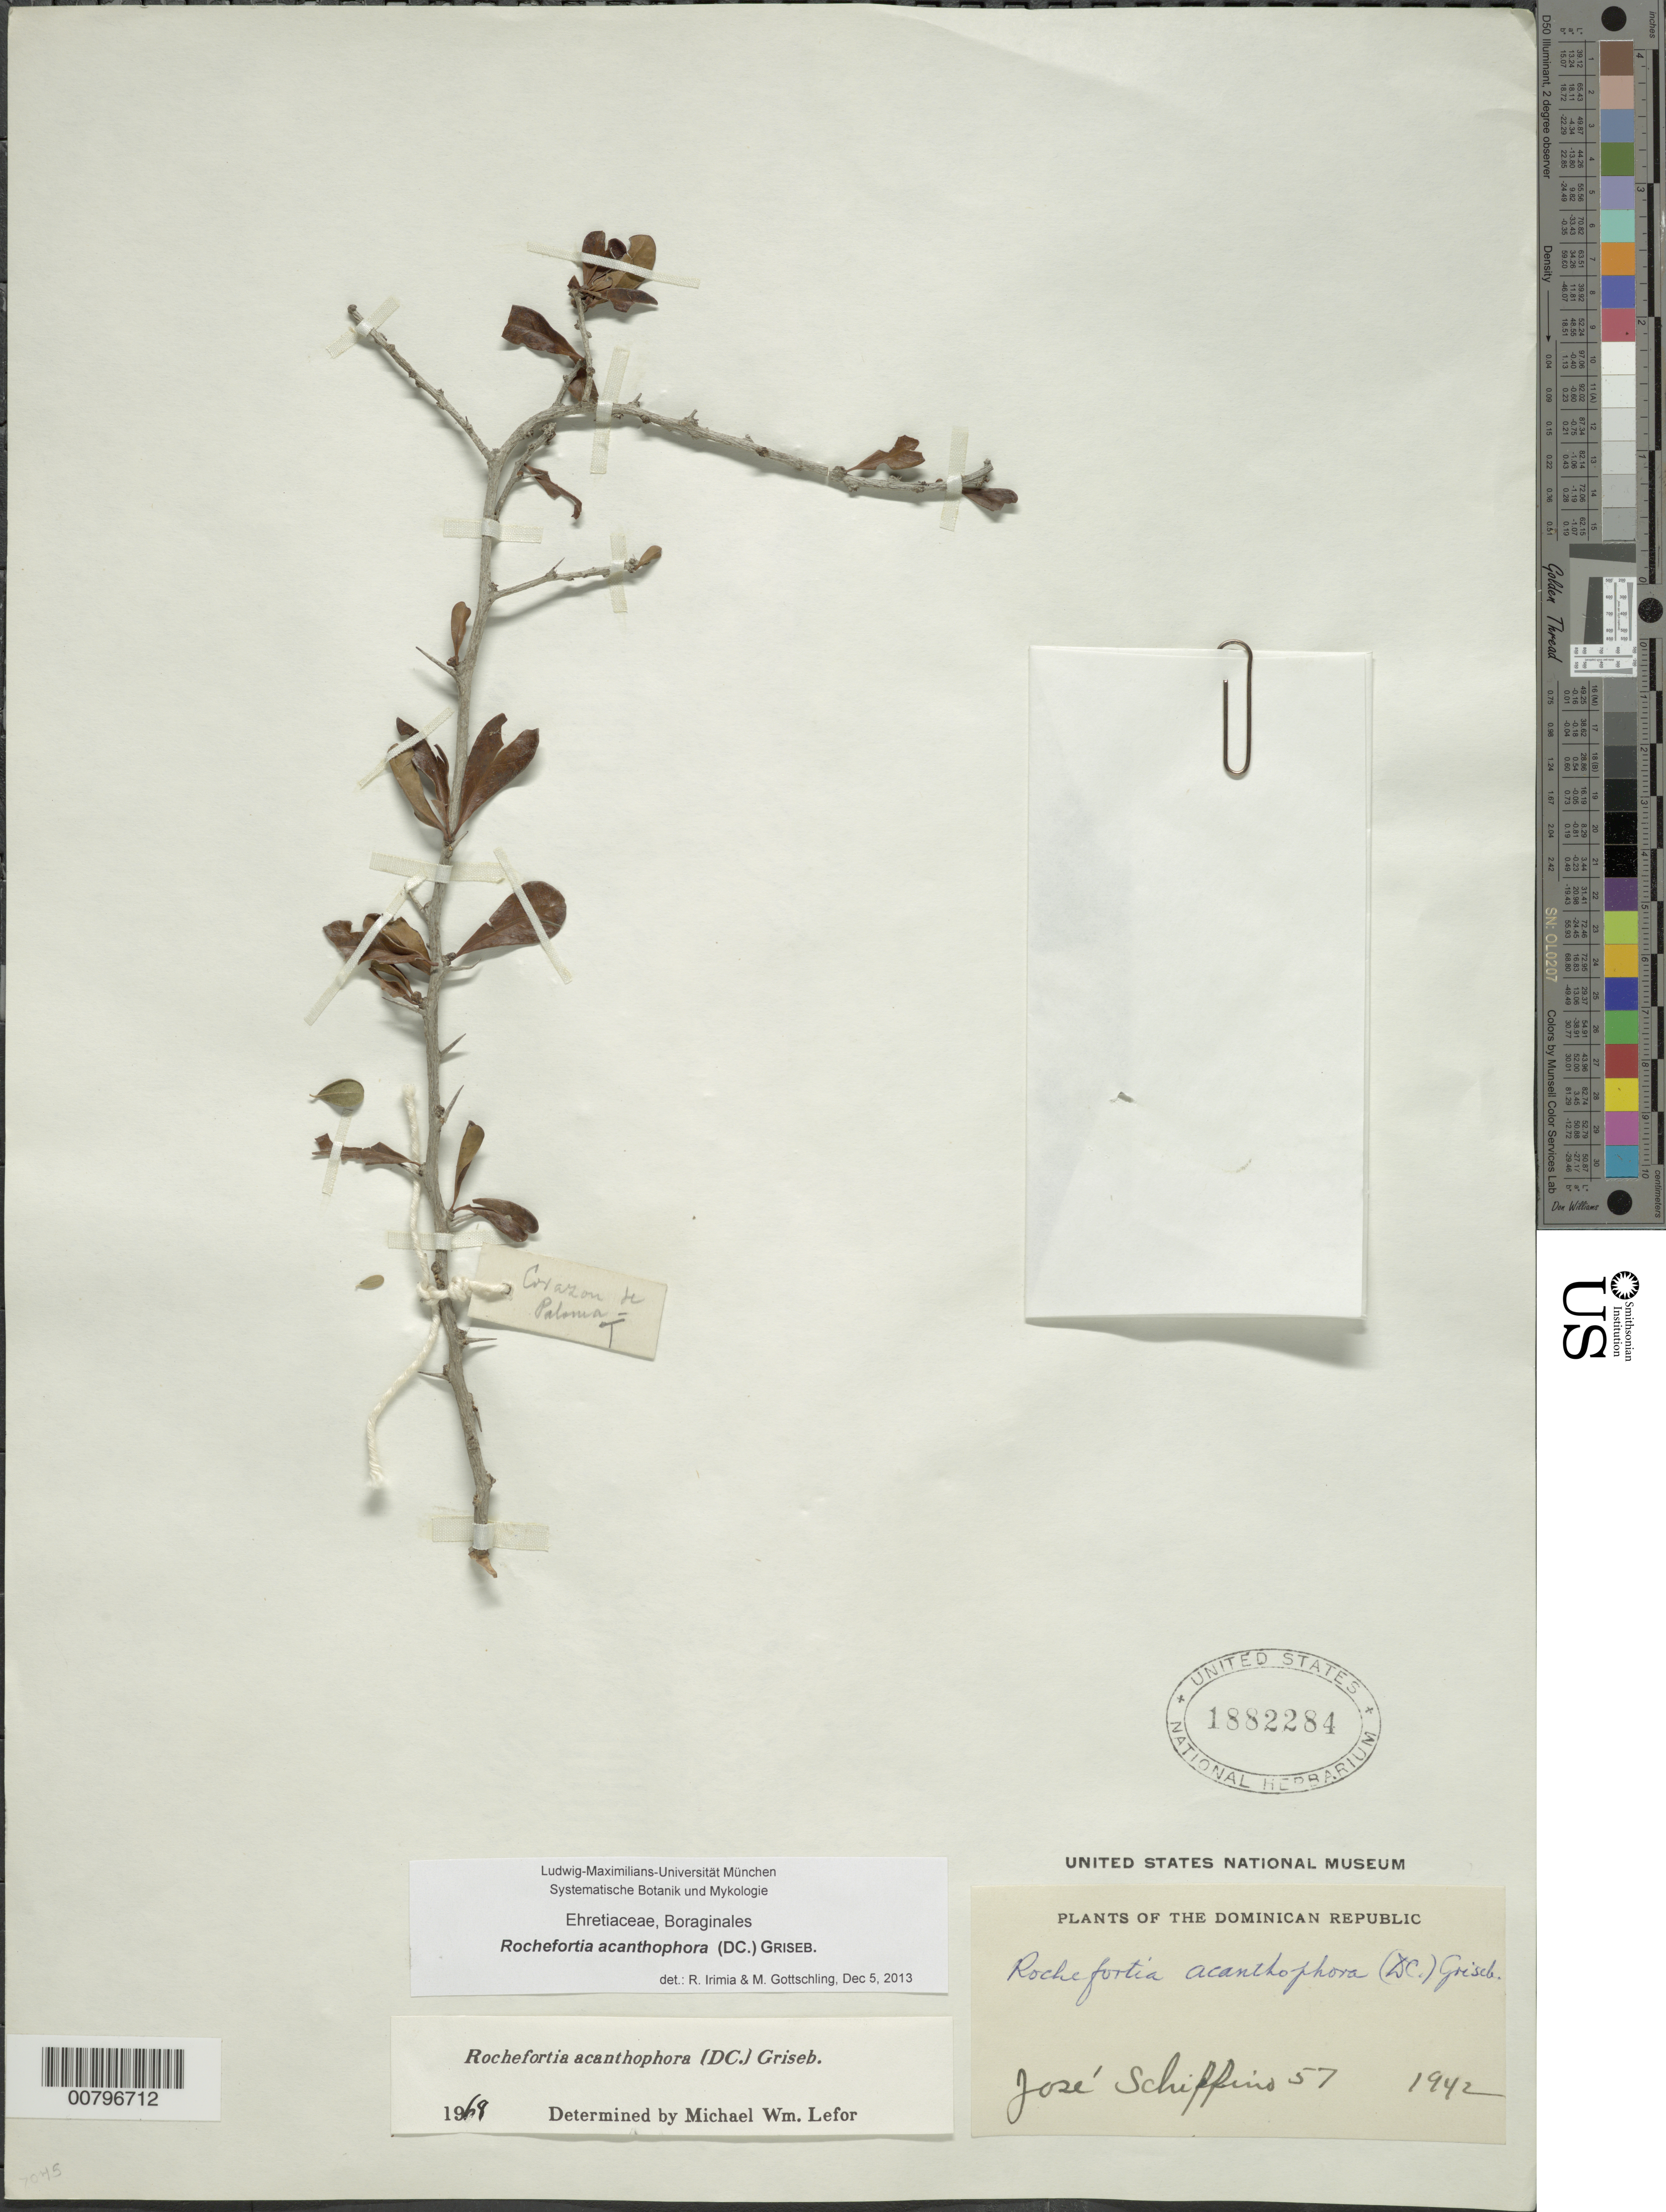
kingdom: Plantae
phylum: Tracheophyta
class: Magnoliopsida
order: Boraginales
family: Ehretiaceae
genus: Rochefortia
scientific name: Rochefortia acanthophora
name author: (DC.) Griseb.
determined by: Irimia, R.; Gottschling, M.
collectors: J. Shiffino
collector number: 57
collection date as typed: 1942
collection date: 1942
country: Dominican Republic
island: Hispaniola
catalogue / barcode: US 1882284